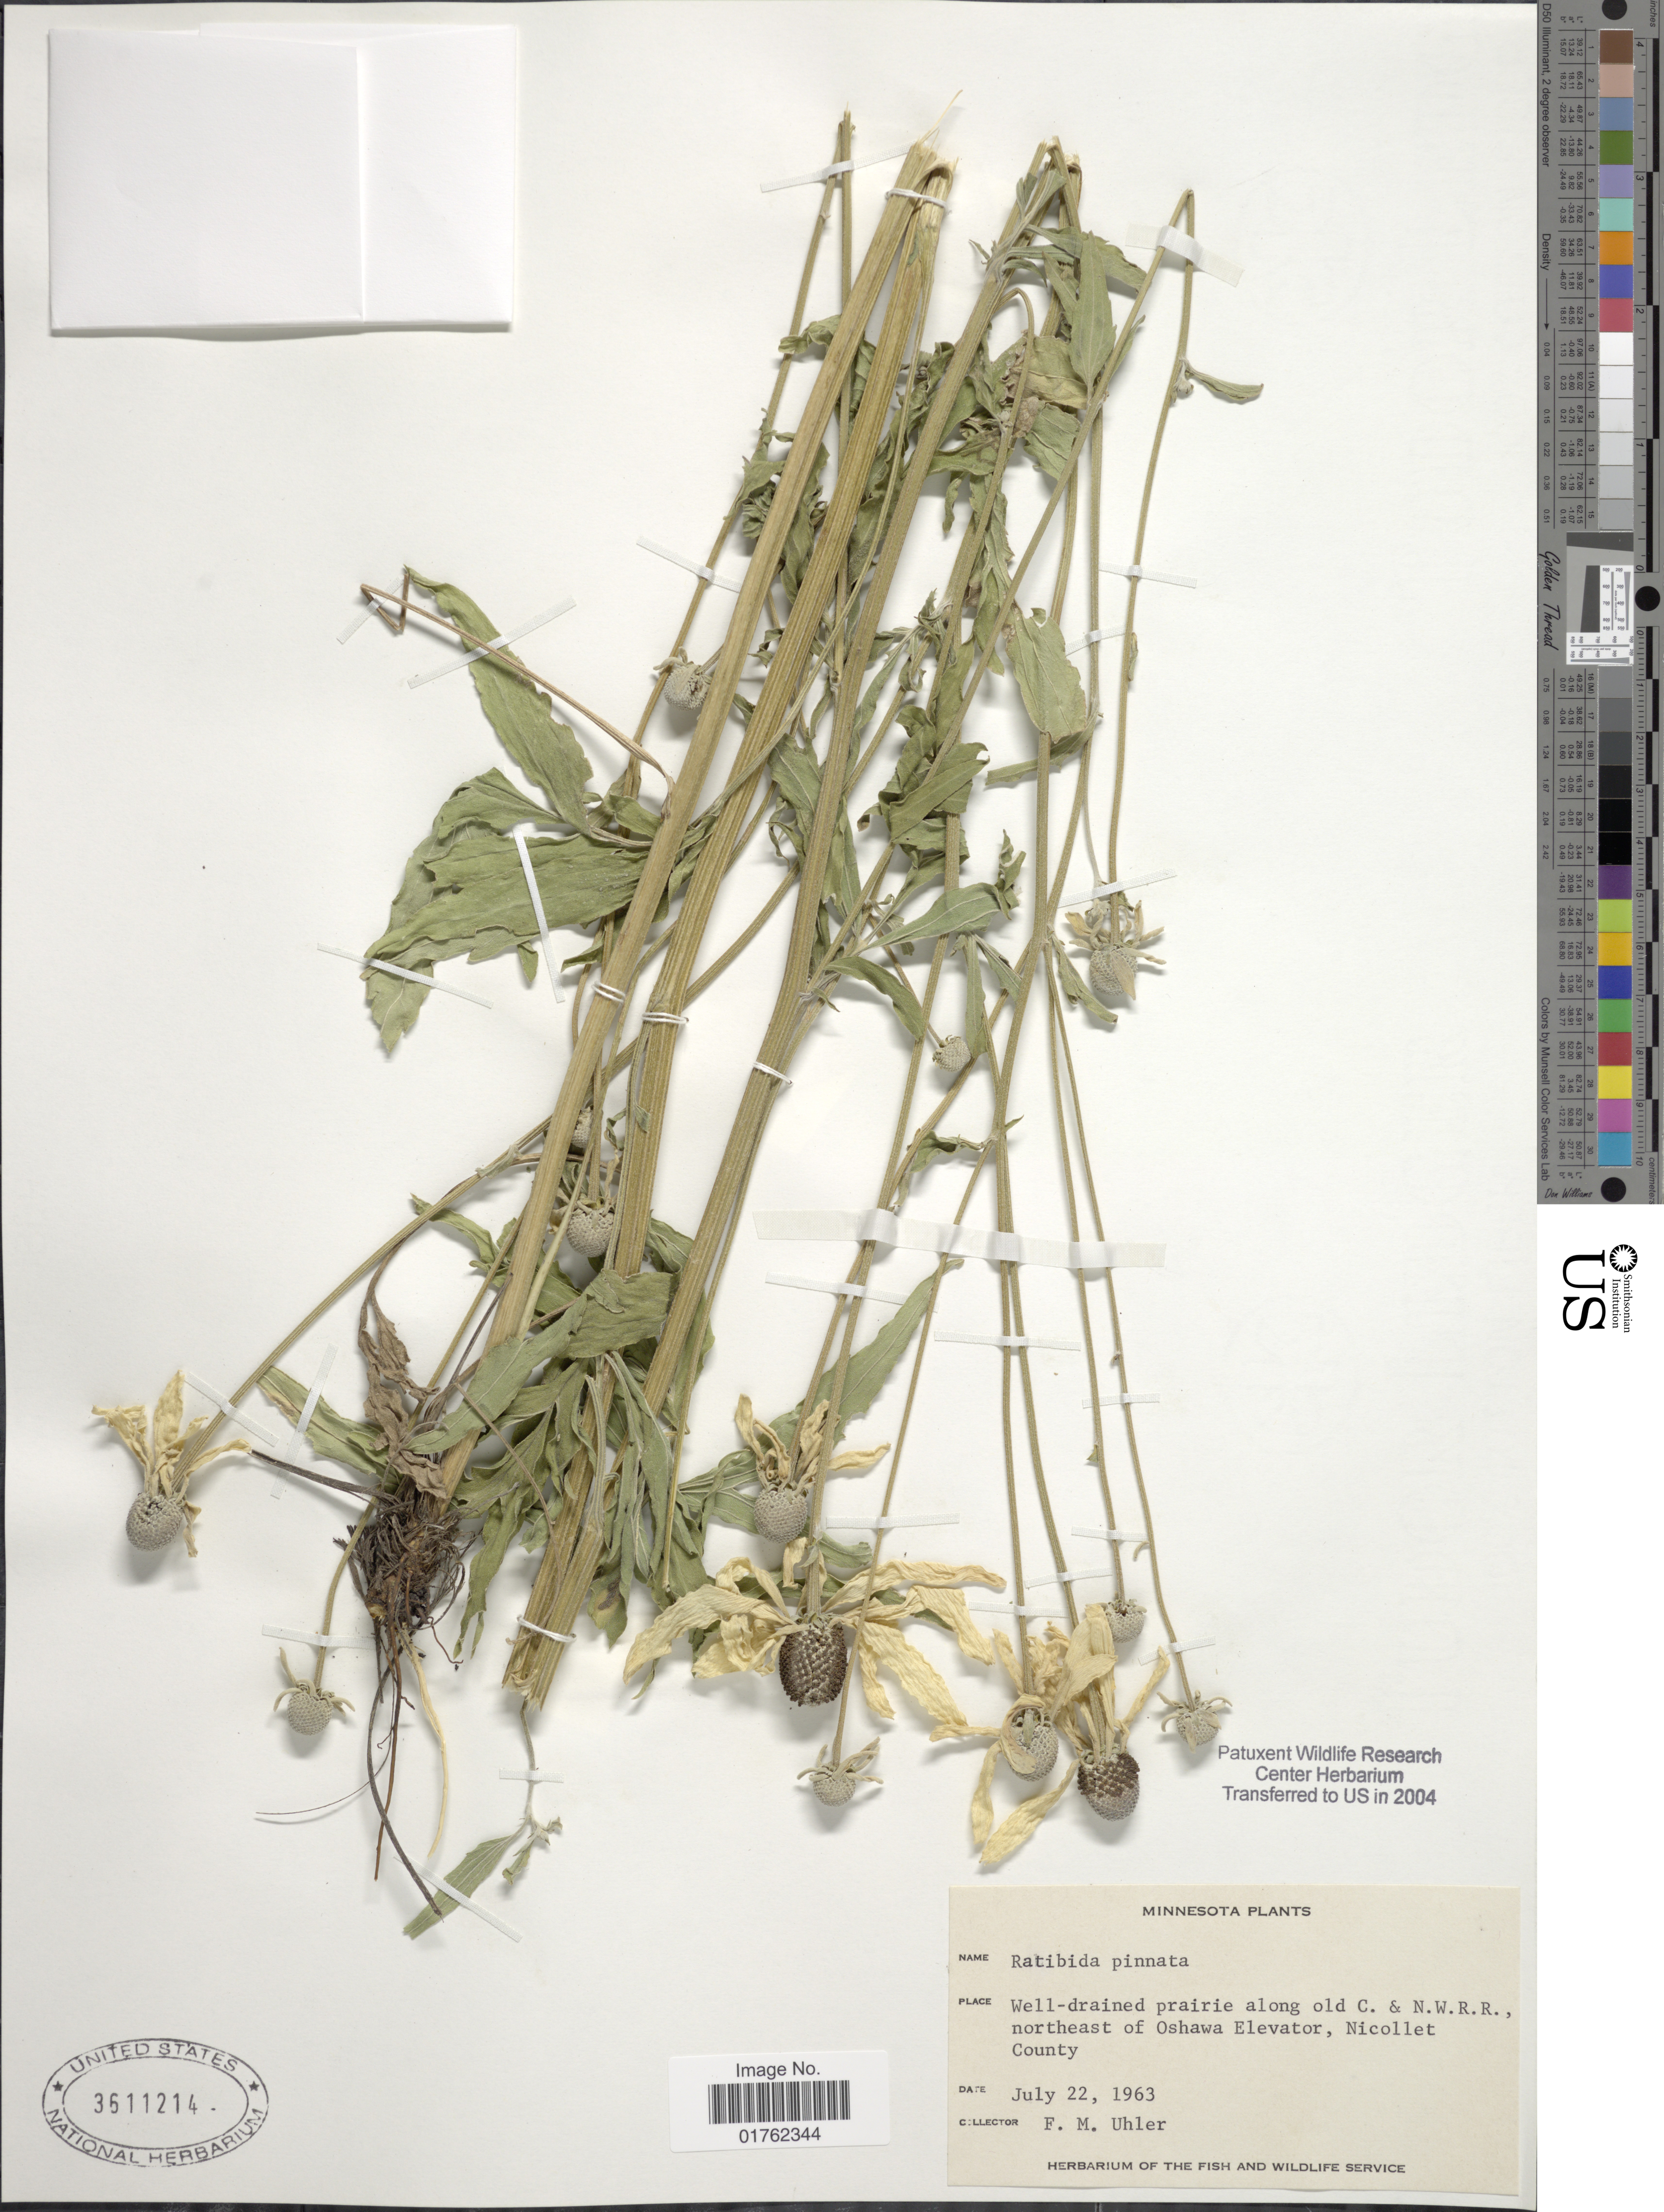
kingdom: Plantae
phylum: Tracheophyta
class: Magnoliopsida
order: Asterales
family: Asteraceae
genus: Ratibida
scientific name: Ratibida pinnata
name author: (Vent.) Barnhart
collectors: F. M. Uhler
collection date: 1963-07-22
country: United States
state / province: Minnesota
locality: Well-drained prairie along old C. & N.W.R.R., northeast of Oshawa Elevator, Nicollet County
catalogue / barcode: US 3511214